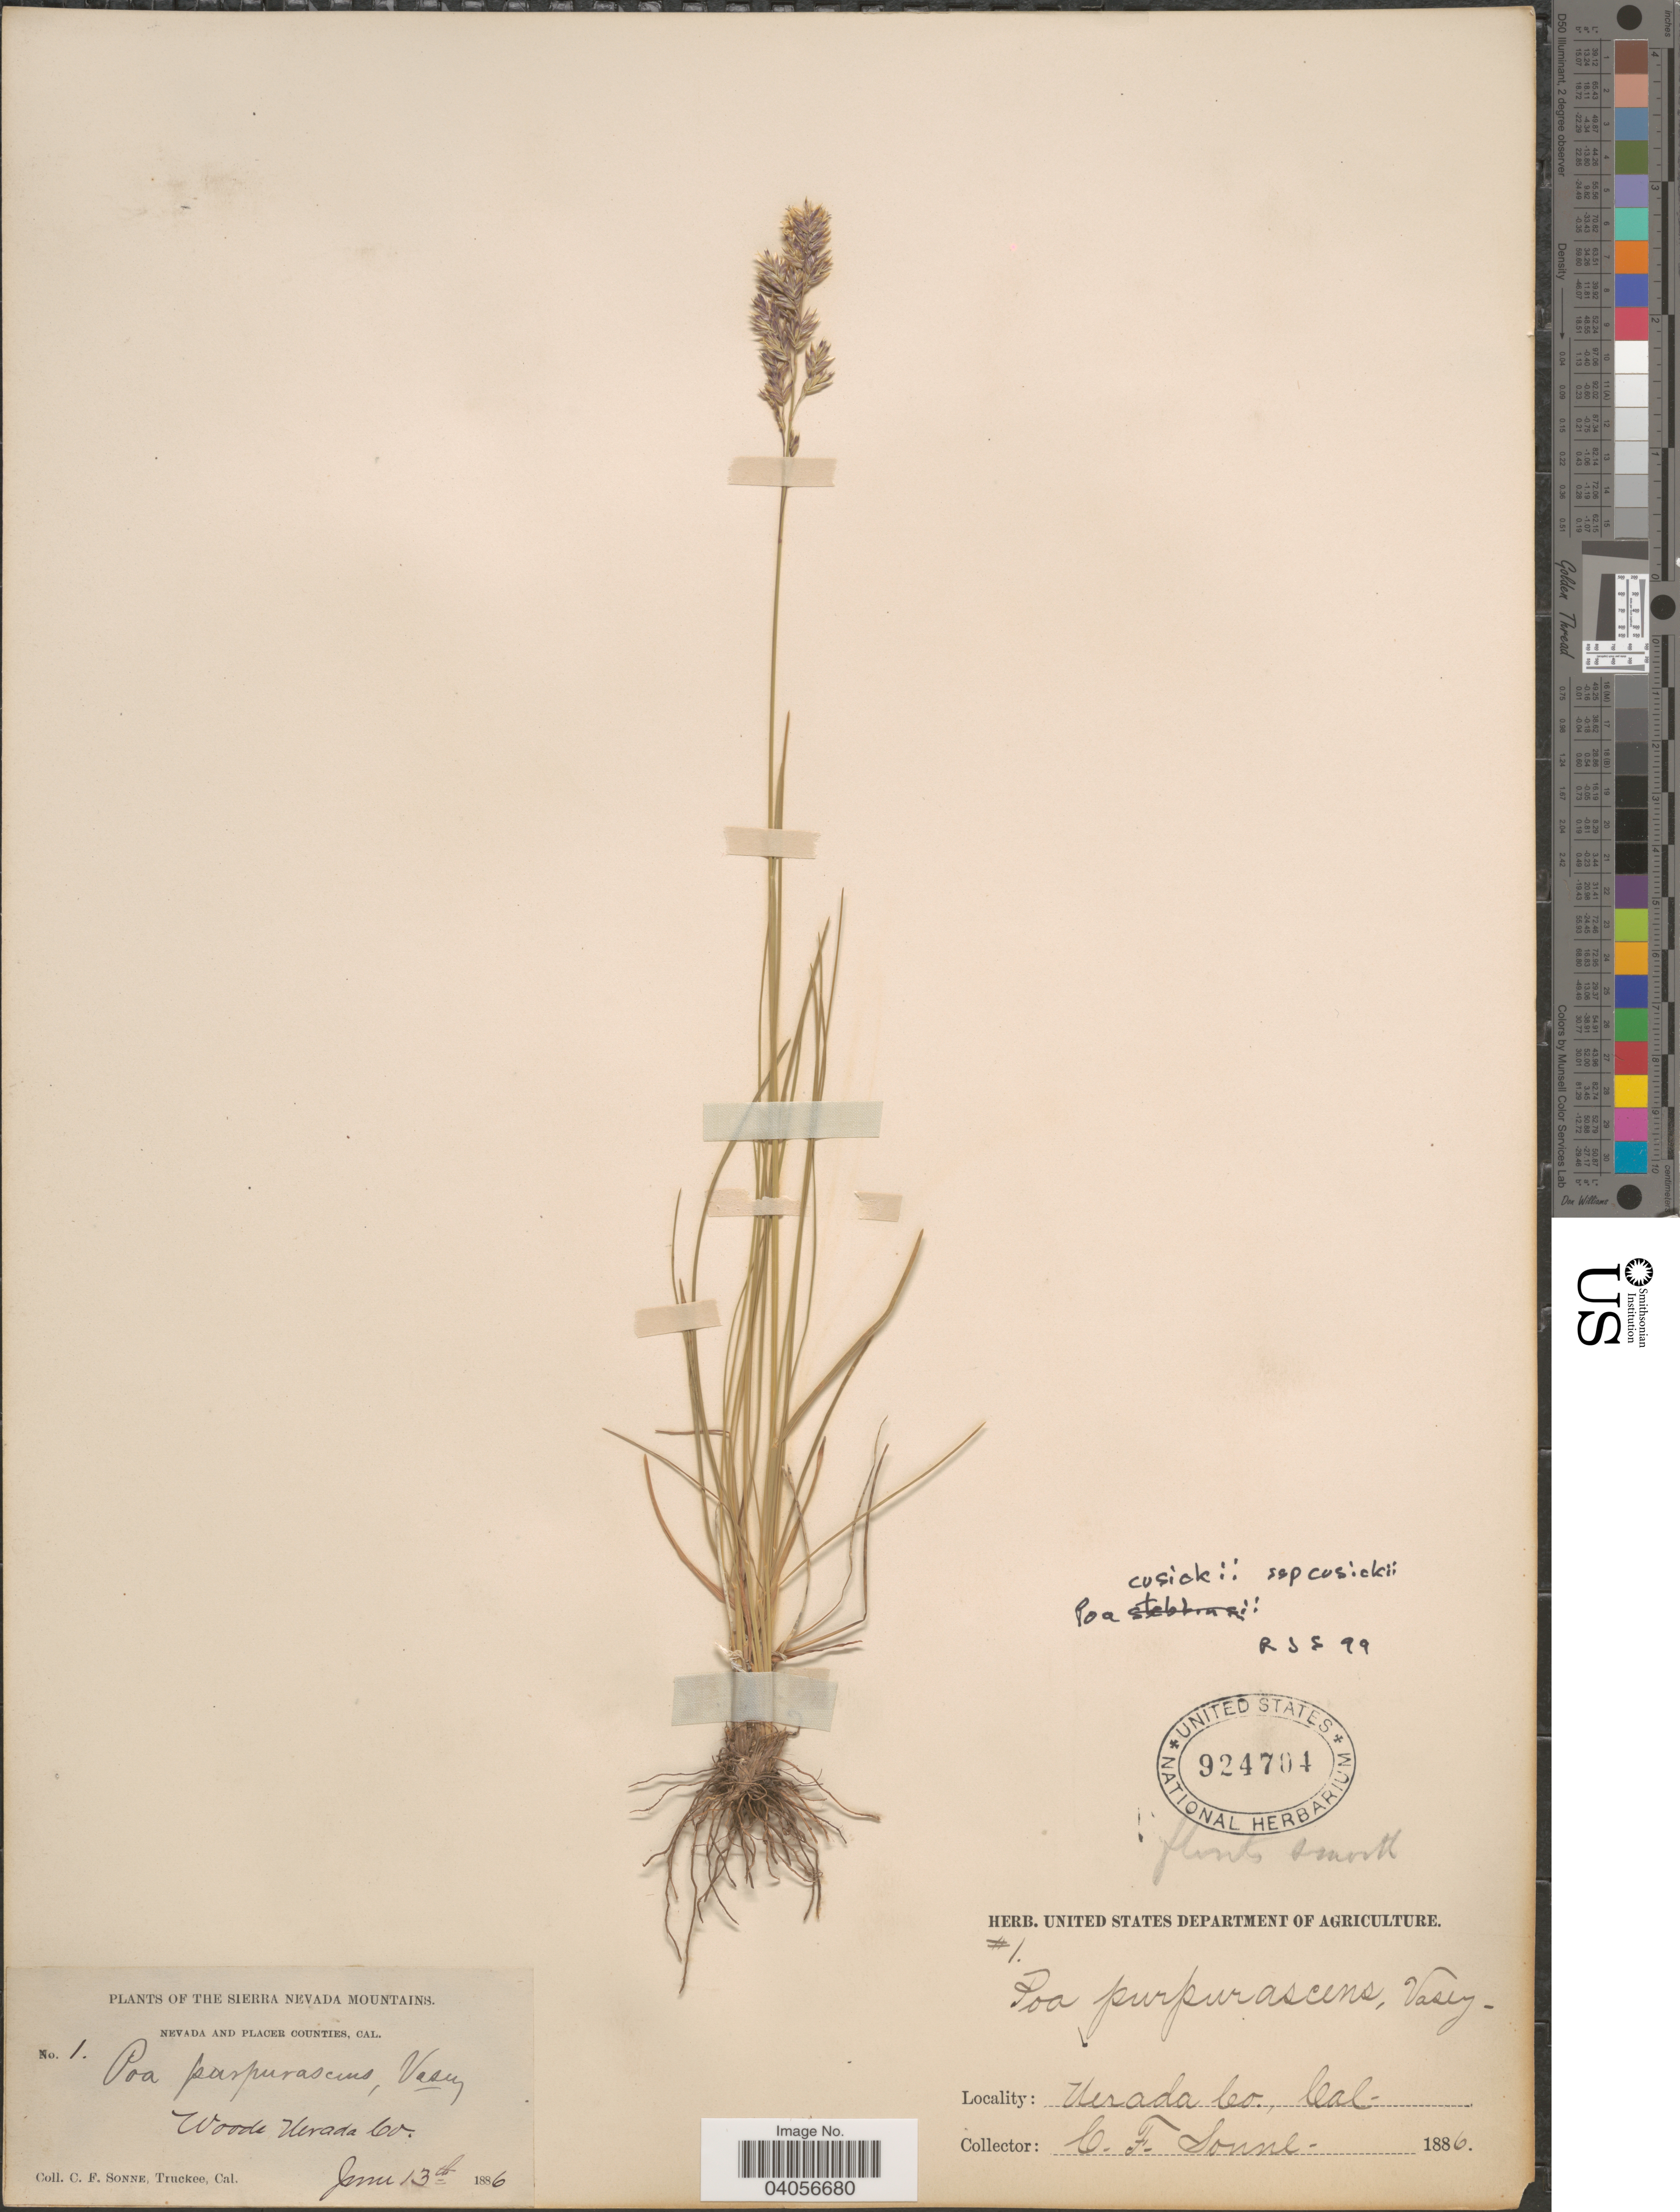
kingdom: Plantae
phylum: Tracheophyta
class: Liliopsida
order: Poales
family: Poaceae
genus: Poa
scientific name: Poa cusickii subsp. cusickii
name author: Vasey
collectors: C. Sonne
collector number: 1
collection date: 1886-06-13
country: United States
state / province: California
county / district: Placer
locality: Sierra Nevada Mountains. Nevada and Placer Counties. Woods Nevada Co.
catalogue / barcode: US 924704